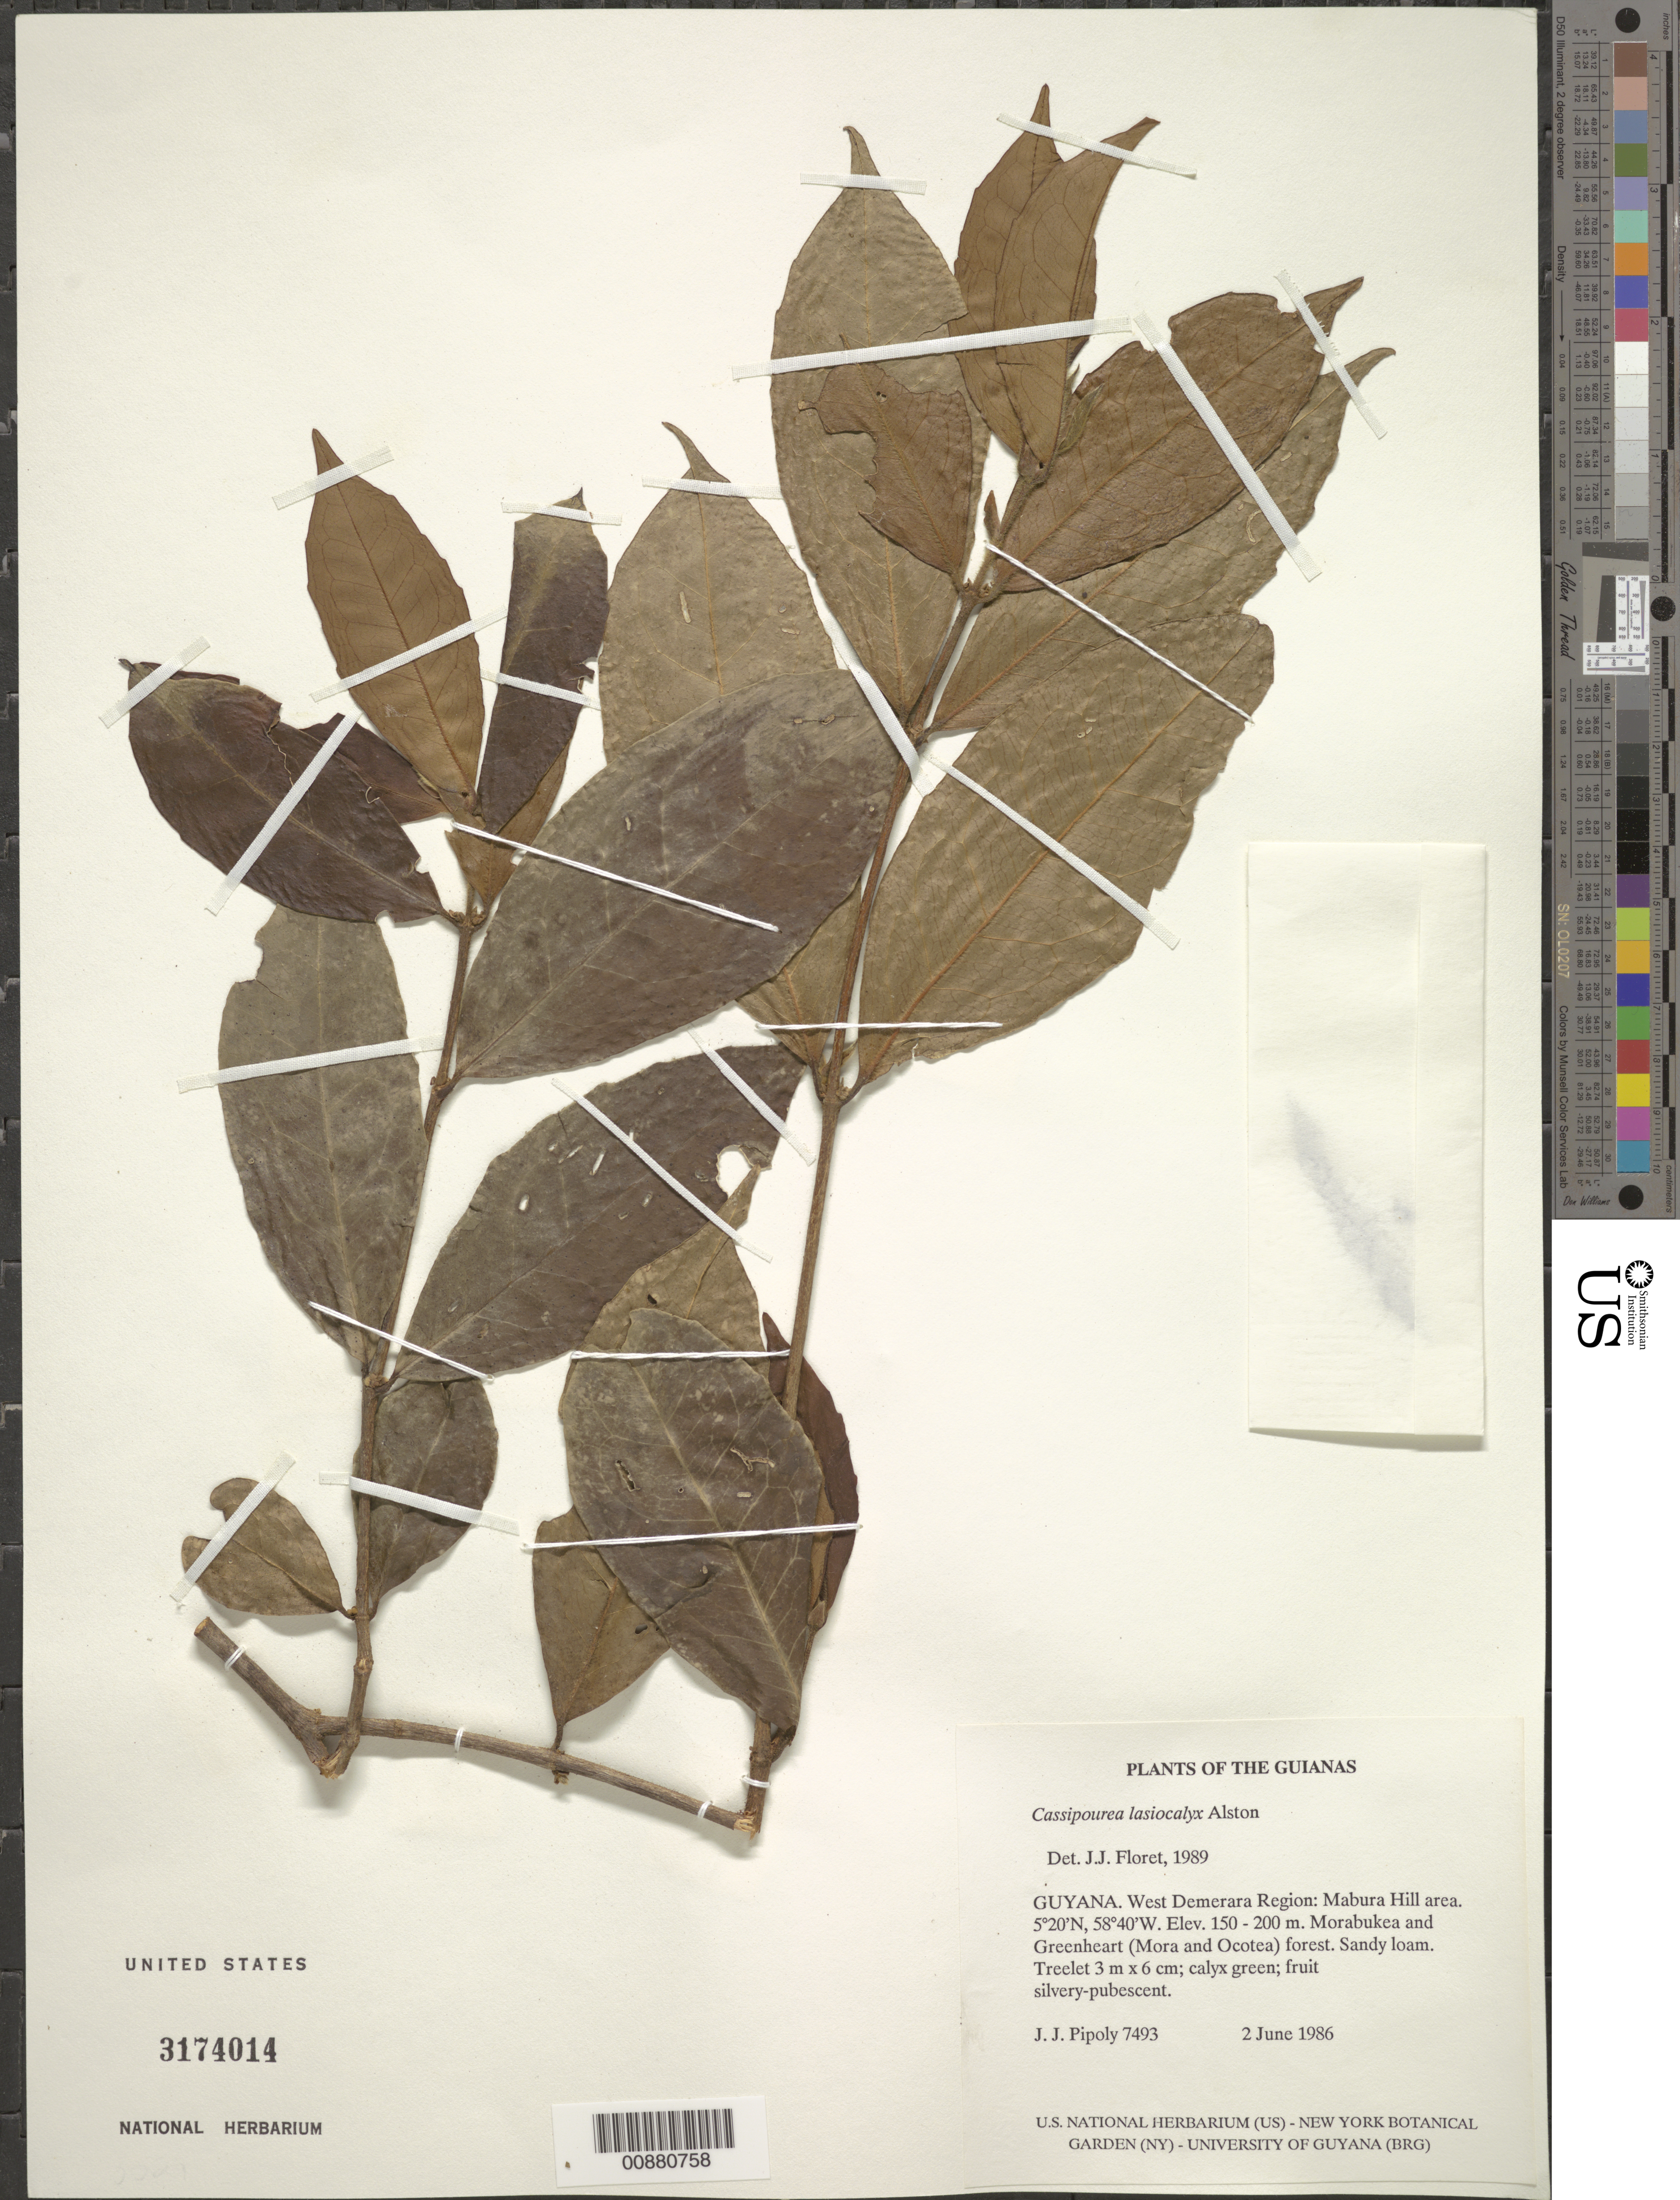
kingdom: Plantae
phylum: Tracheophyta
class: Magnoliopsida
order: Malpighiales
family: Rhizophoraceae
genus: Cassipourea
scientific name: Cassipourea lasiocalyx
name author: Alston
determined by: Floret, J. J.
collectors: J. J. Pipoly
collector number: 7493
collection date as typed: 2 June 1986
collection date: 1986-06-02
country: Guyana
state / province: U. Demerara-Berbice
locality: Mabura Hill area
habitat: Morabukea and Greenheart (Mora and Ocotea) forest. Sandy loam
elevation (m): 50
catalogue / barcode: US 3174014